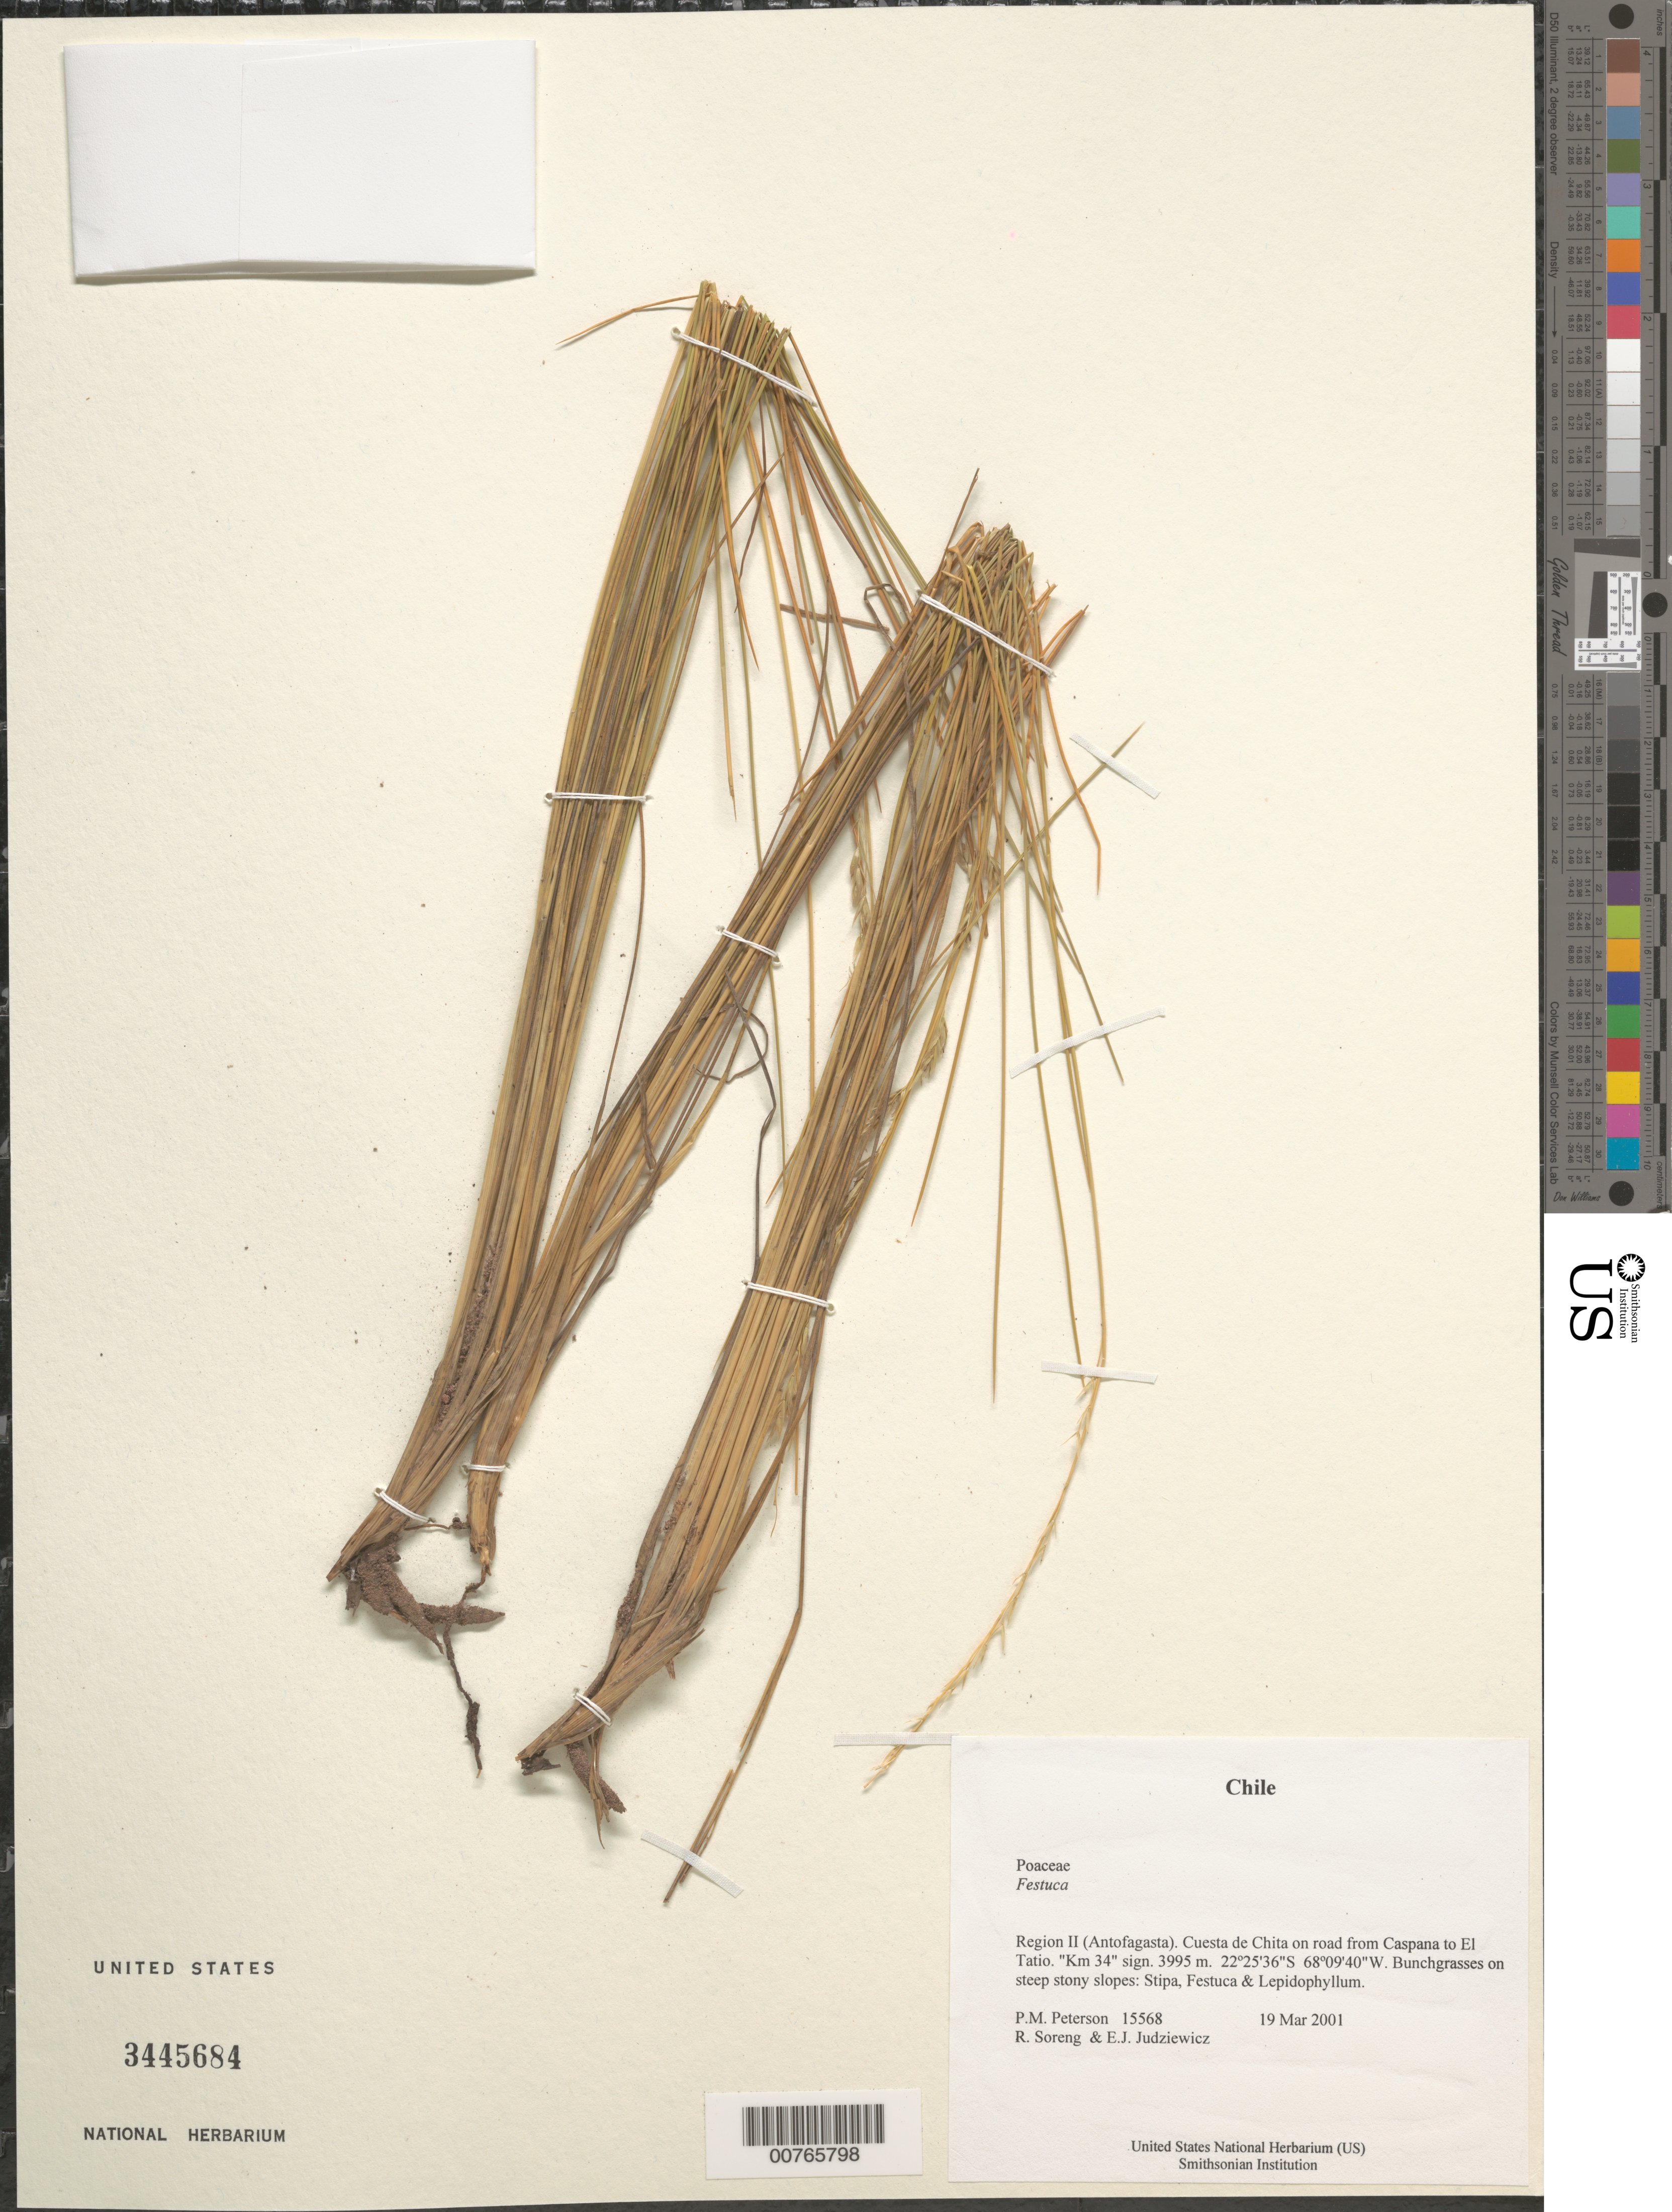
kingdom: Plantae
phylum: Tracheophyta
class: Liliopsida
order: Poales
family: Poaceae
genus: Festuca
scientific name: Festuca sp.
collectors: P. M. Peterson, R. J. Soreng & E. J. Judziewicz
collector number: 15568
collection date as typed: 19 Mar 2001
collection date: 2001-03-19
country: Chile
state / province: Antofagasta (II)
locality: Cuesta de Chita on road from Caspana to El Tatio. "Km 34" sign.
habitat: Bunchgrasses on steep stony slopes: Stipa, Festuca & Lepidophyllum.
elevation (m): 3995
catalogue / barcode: US 3445681